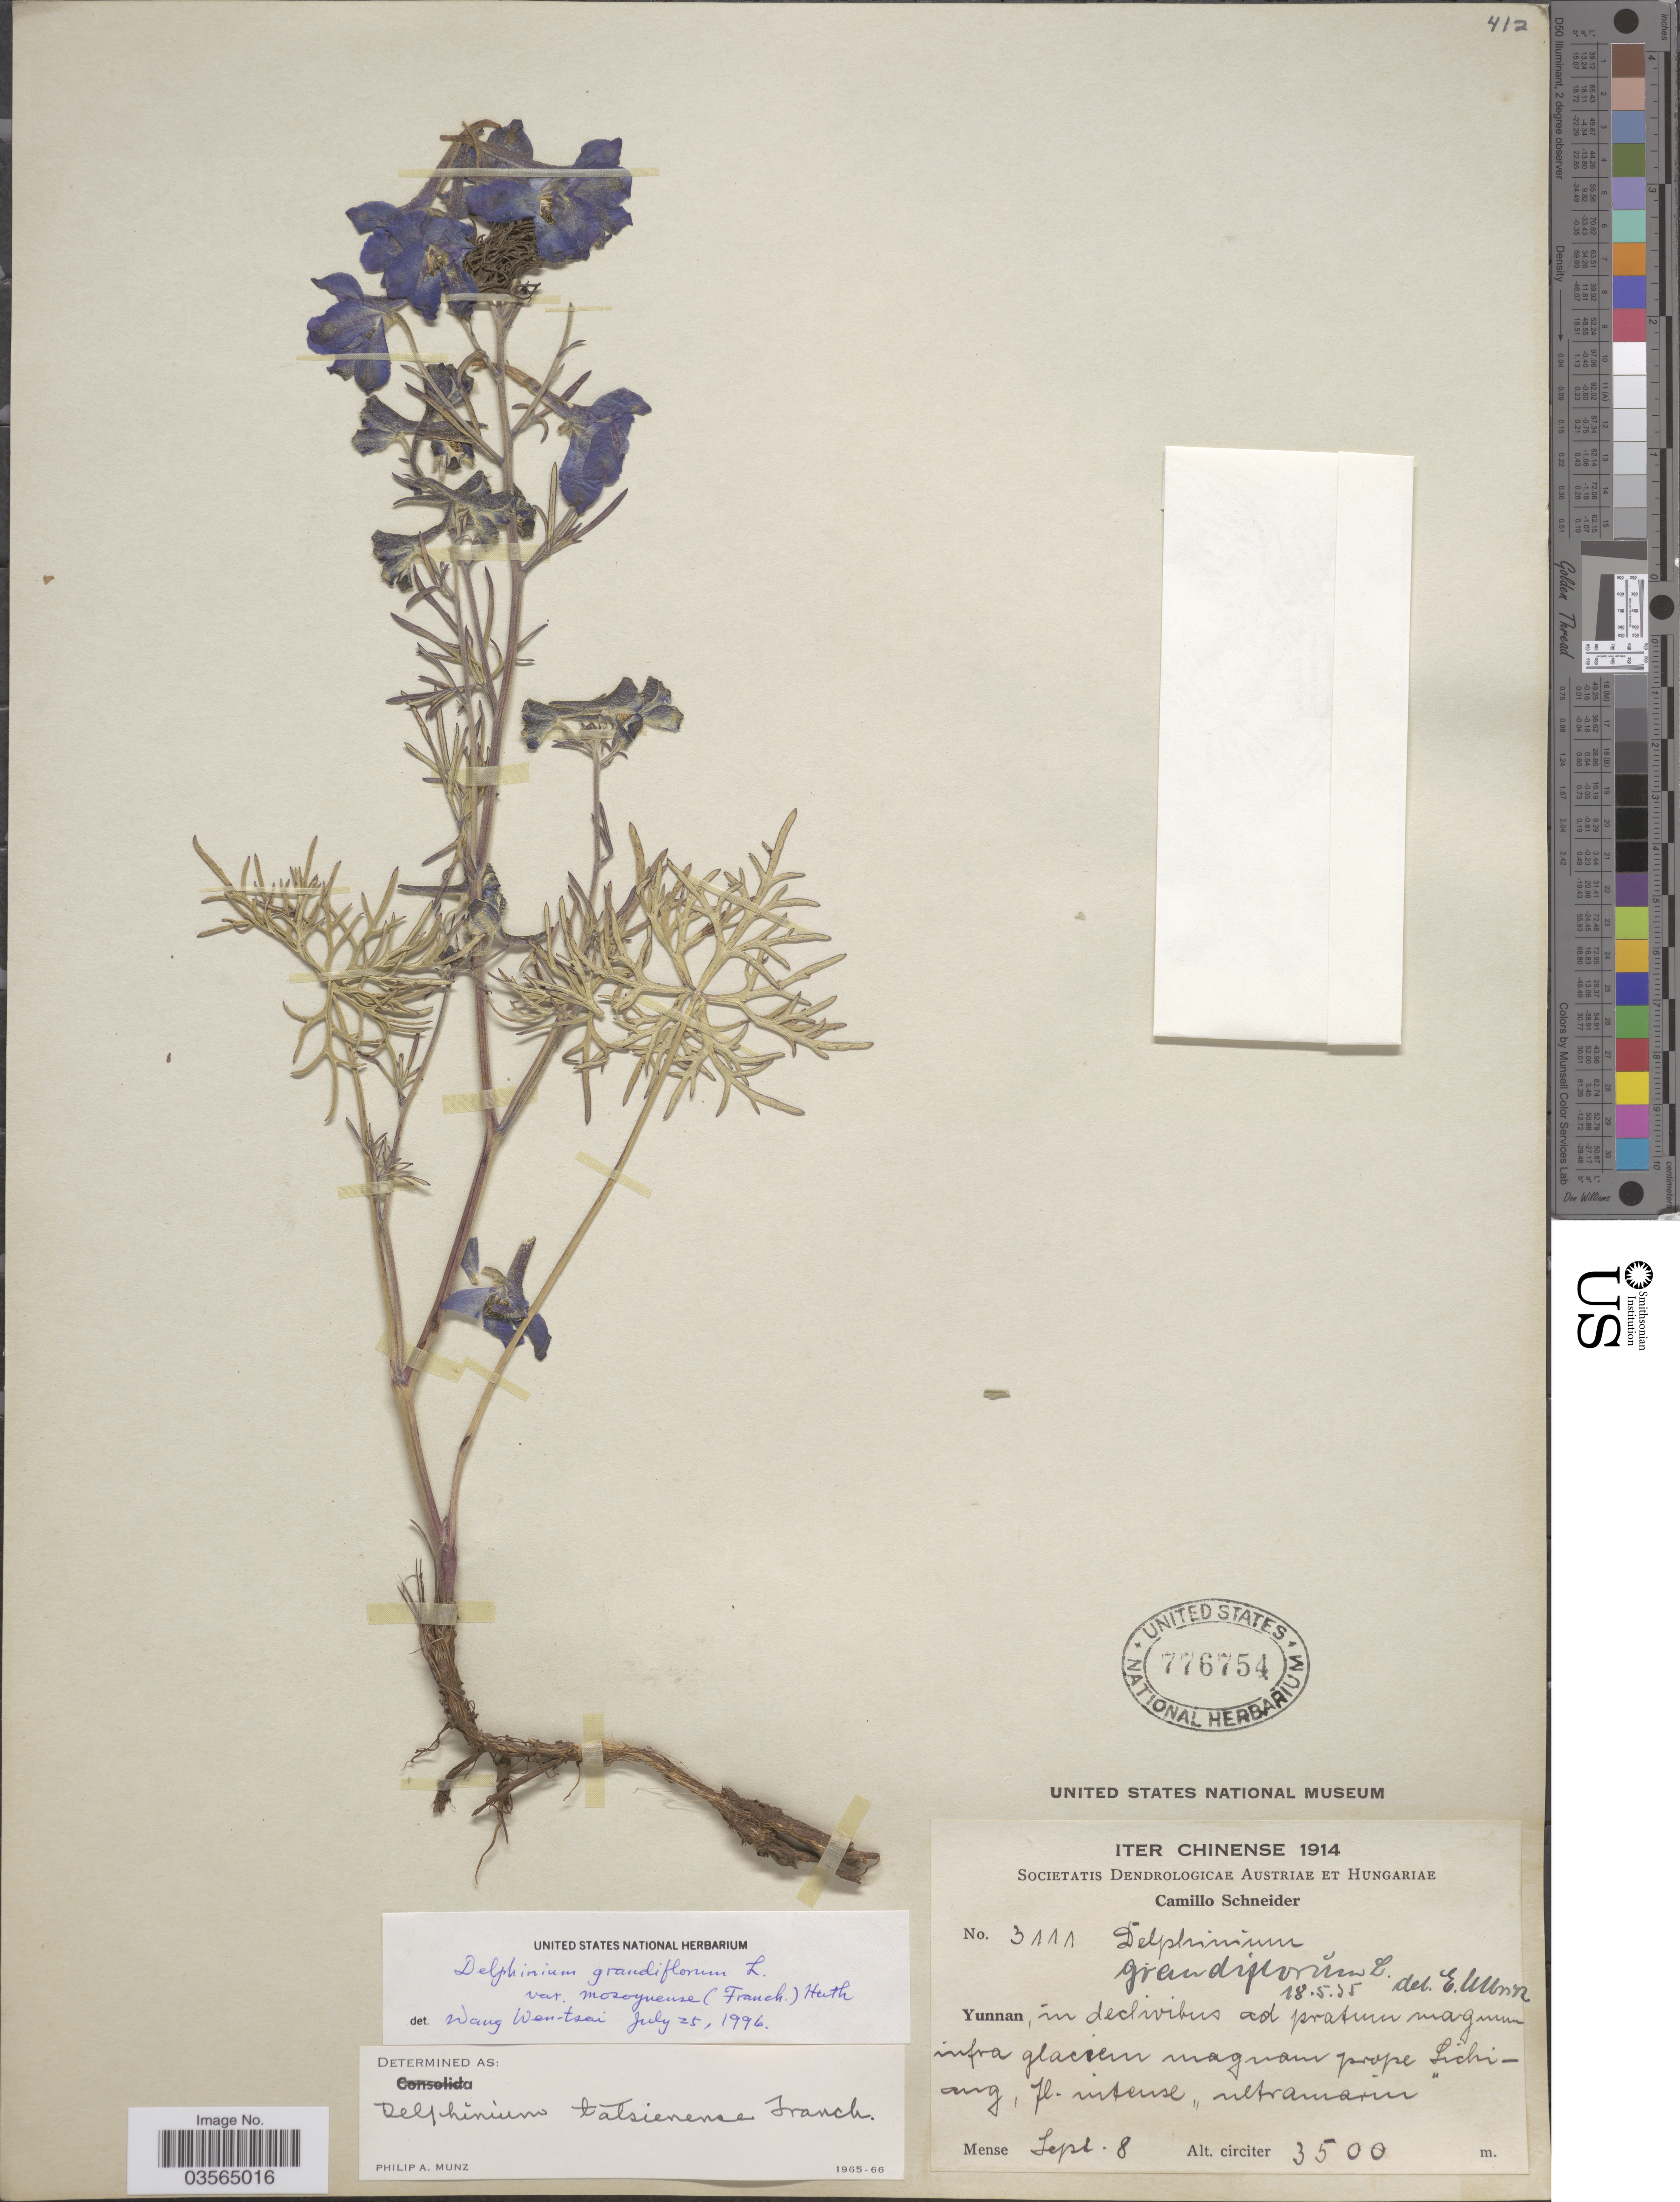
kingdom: Plantae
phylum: Tracheophyta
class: Magnoliopsida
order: Ranunculales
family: Ranunculaceae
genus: Delphinium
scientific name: Delphinium grandiflorum var. mosoynense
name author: (Franch.) Huth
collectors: C. K. Schneider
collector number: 3111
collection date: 1914-09-08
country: China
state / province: Yunnan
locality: Prope Lichiang.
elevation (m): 3500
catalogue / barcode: US 776754